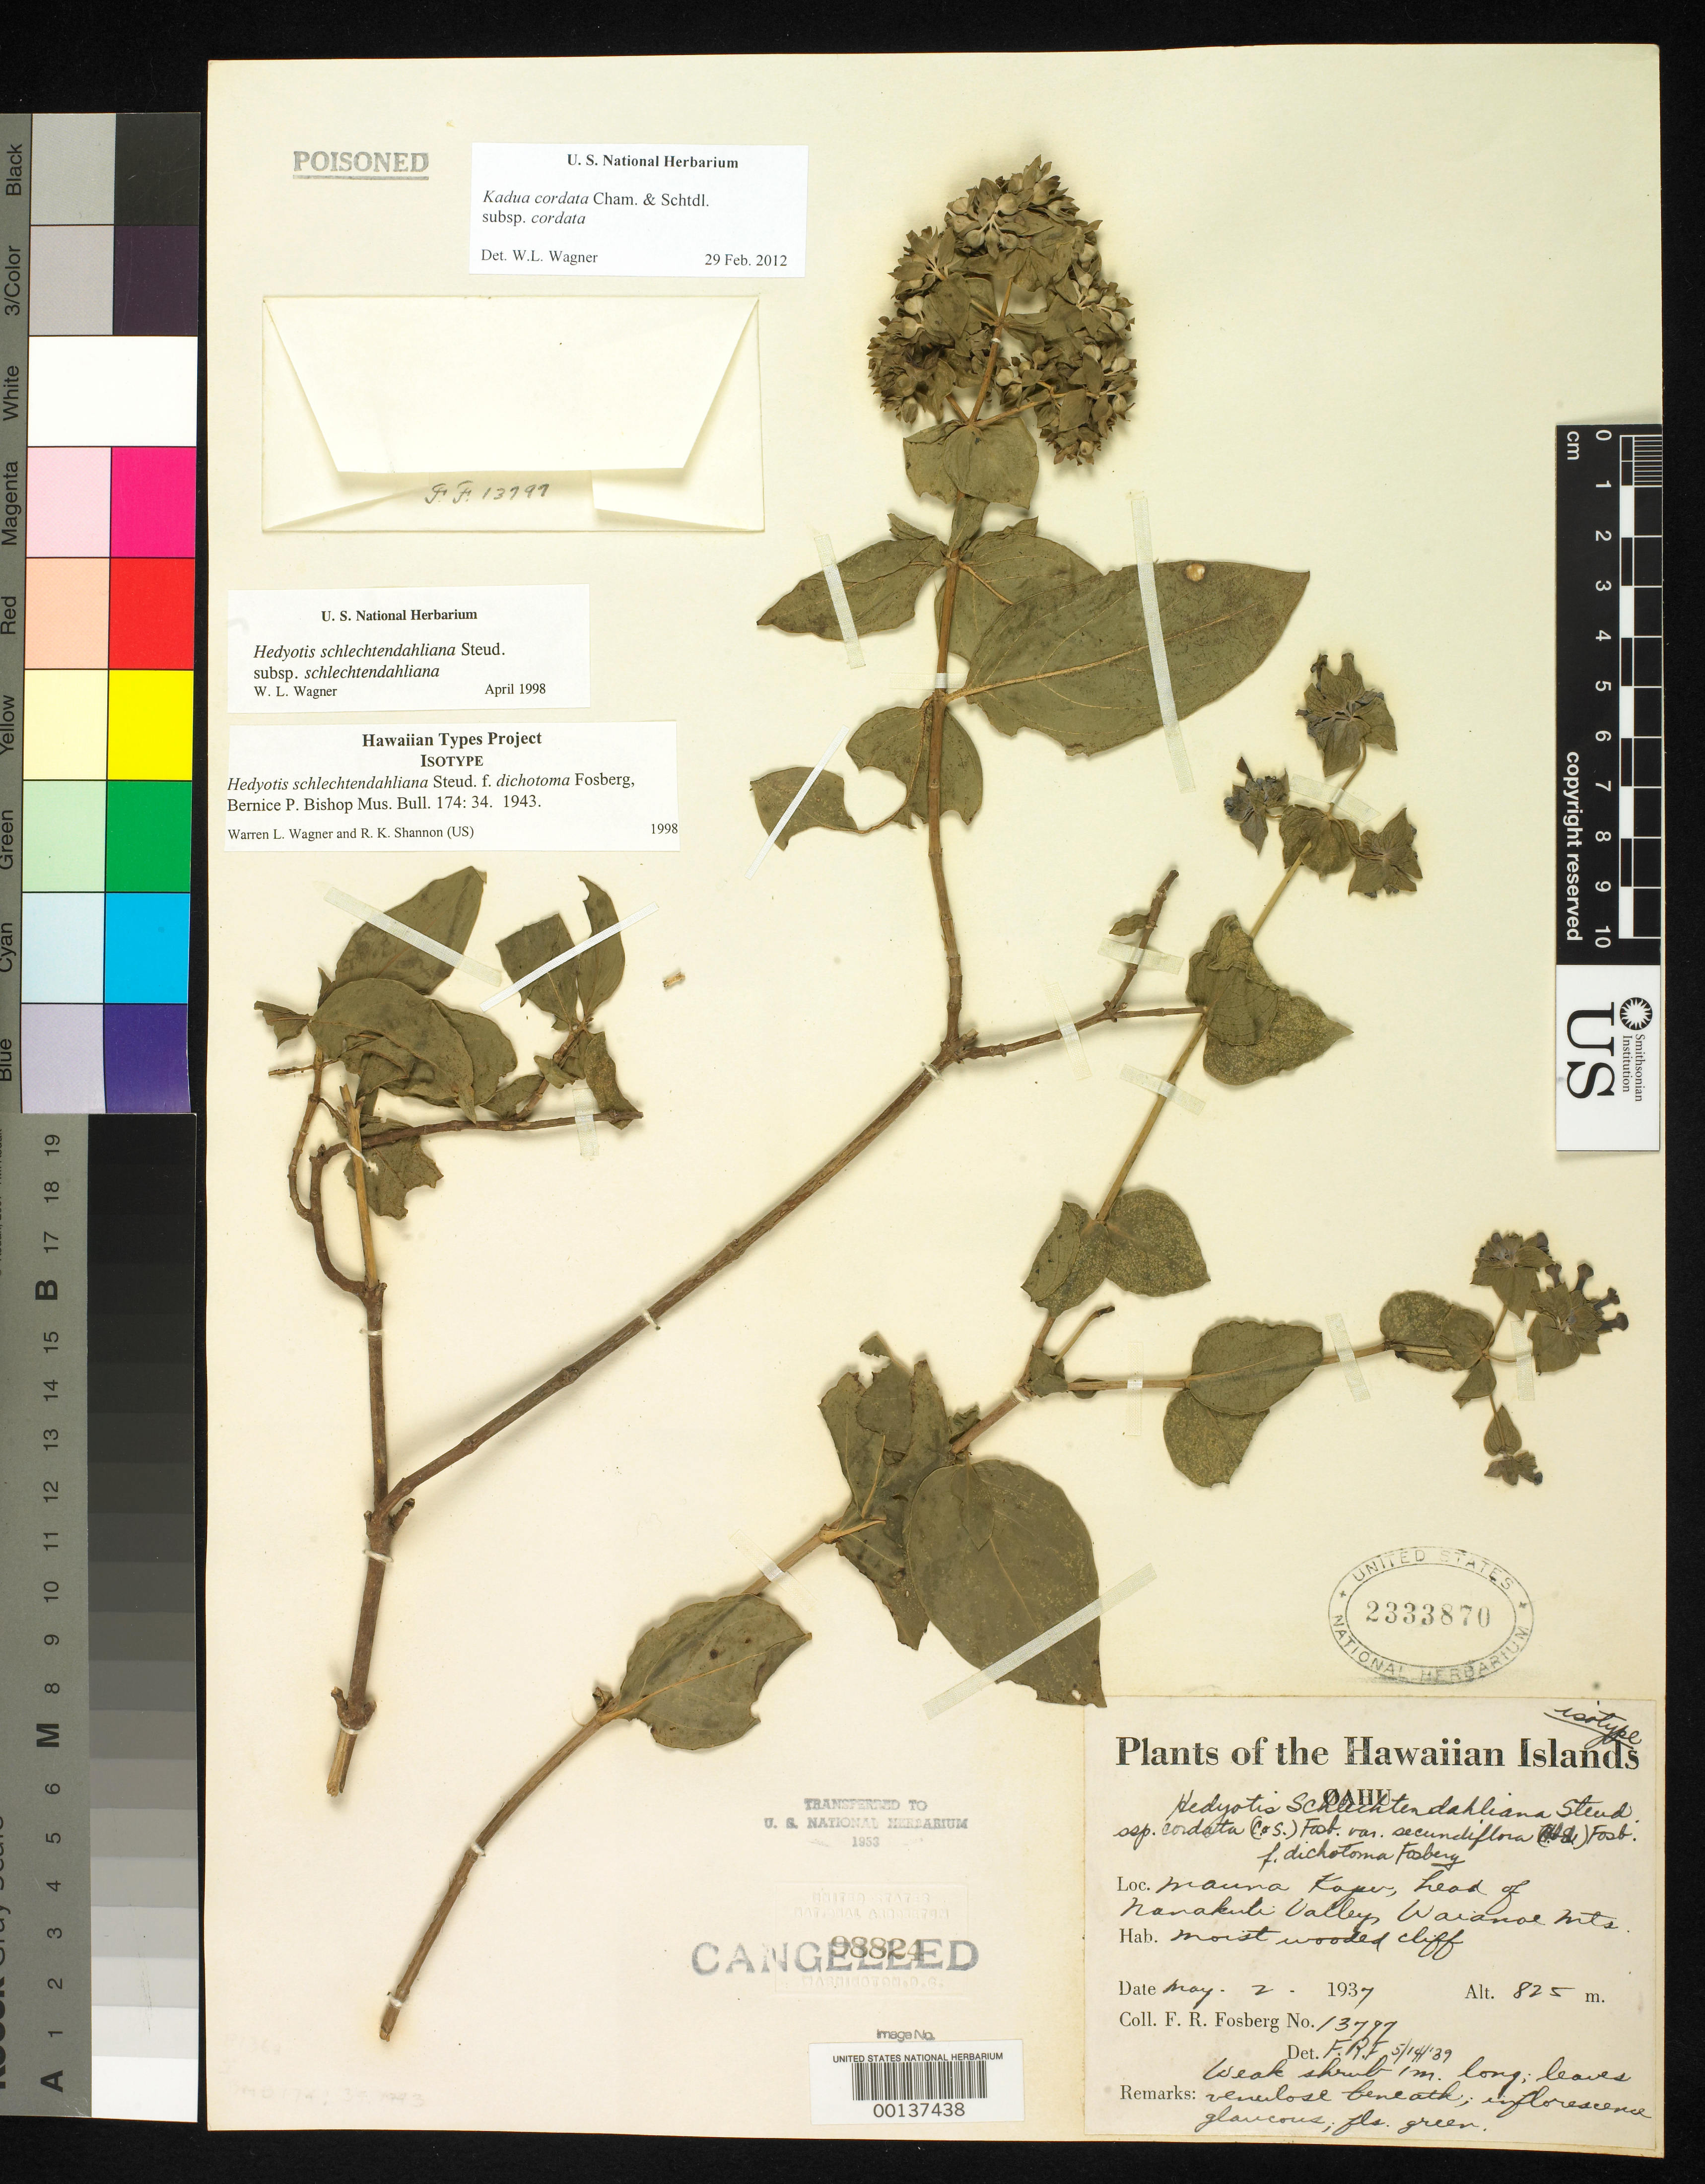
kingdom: Plantae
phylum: Tracheophyta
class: Magnoliopsida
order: Gentianales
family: Rubiaceae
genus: Hedyotis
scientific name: Hedyotis schlechtendahliana f. dichotoma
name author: Fosberg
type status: Isotype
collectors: F. R. Fosberg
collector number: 13797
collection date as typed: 02 May 1937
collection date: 1937-05-02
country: United States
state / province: Hawaii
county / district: Honolulu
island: Oahu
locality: Mauna Kapu, head of Nanakuli Valley, Waianoe Mts.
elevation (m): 825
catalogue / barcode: US 2333870